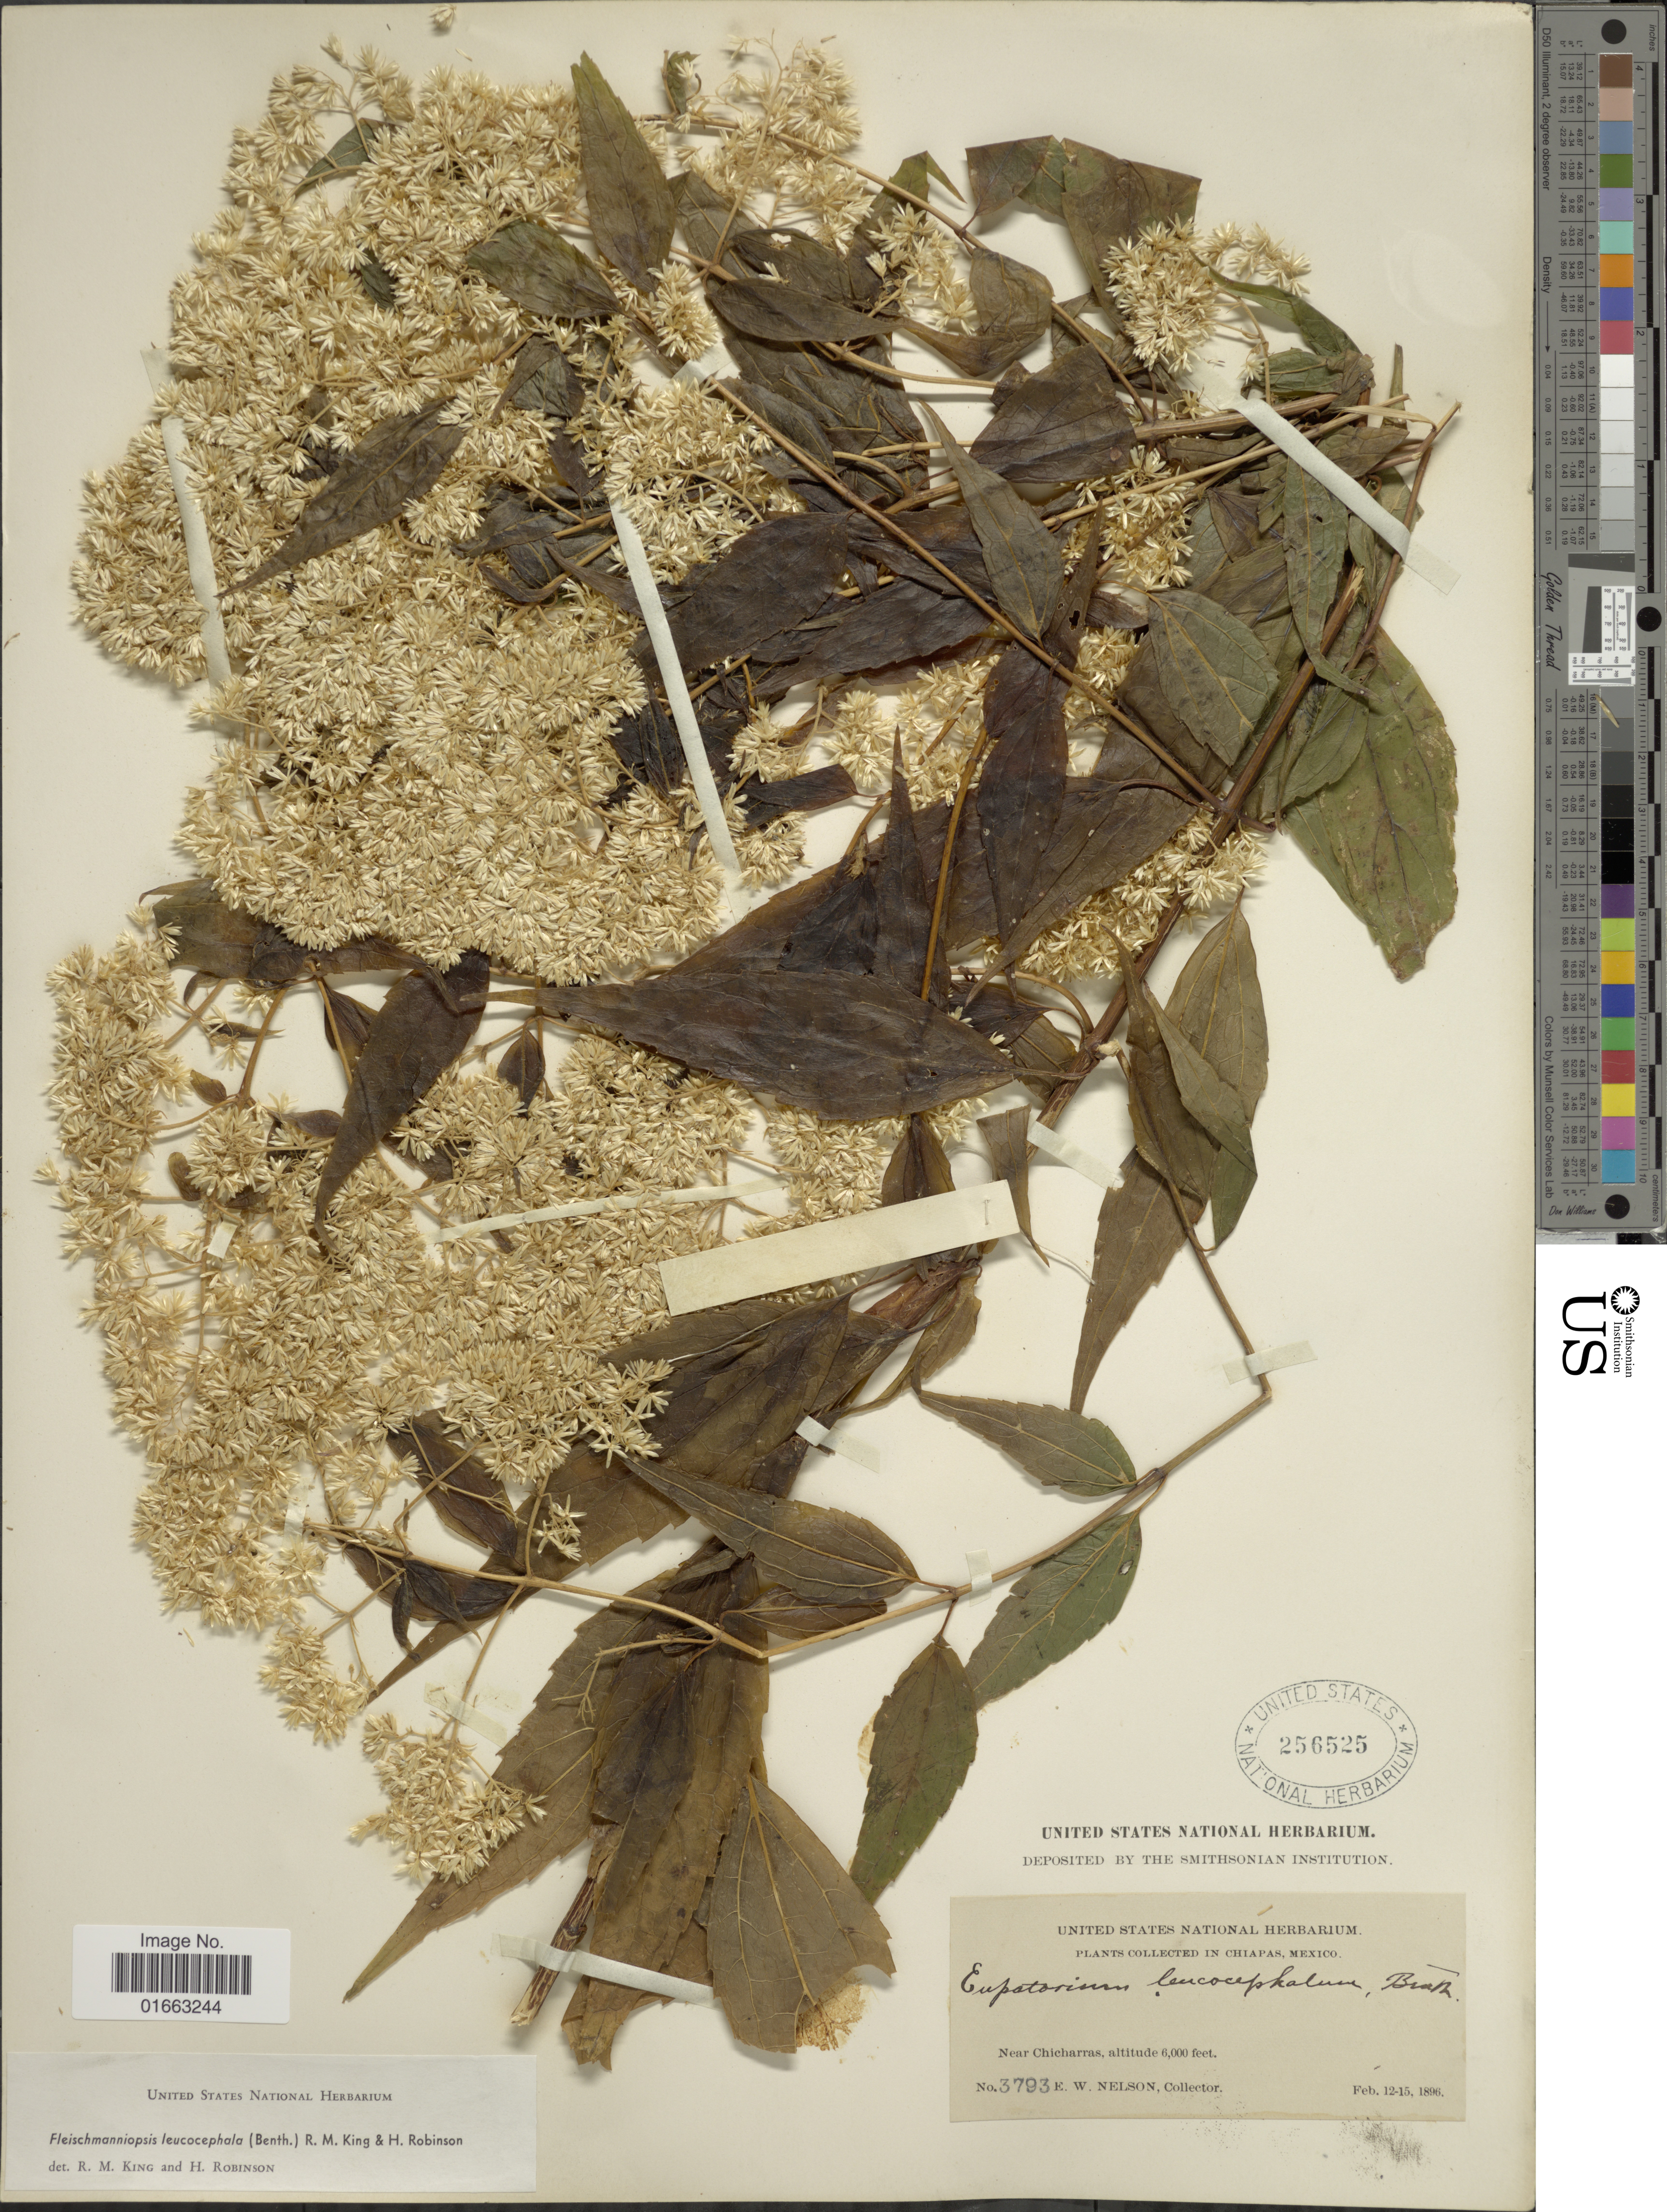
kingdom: Plantae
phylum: Tracheophyta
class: Magnoliopsida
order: Asterales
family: Asteraceae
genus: Fleischmanniopsis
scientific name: Fleischmanniopsis leucocephala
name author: (Benth.) R.M. King & H. Rob.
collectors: E. W. Nelson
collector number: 3793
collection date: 1896-02-12/1896-02-15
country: Mexico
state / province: Chiapas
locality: Near Chicharras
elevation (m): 1829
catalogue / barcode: US 256525